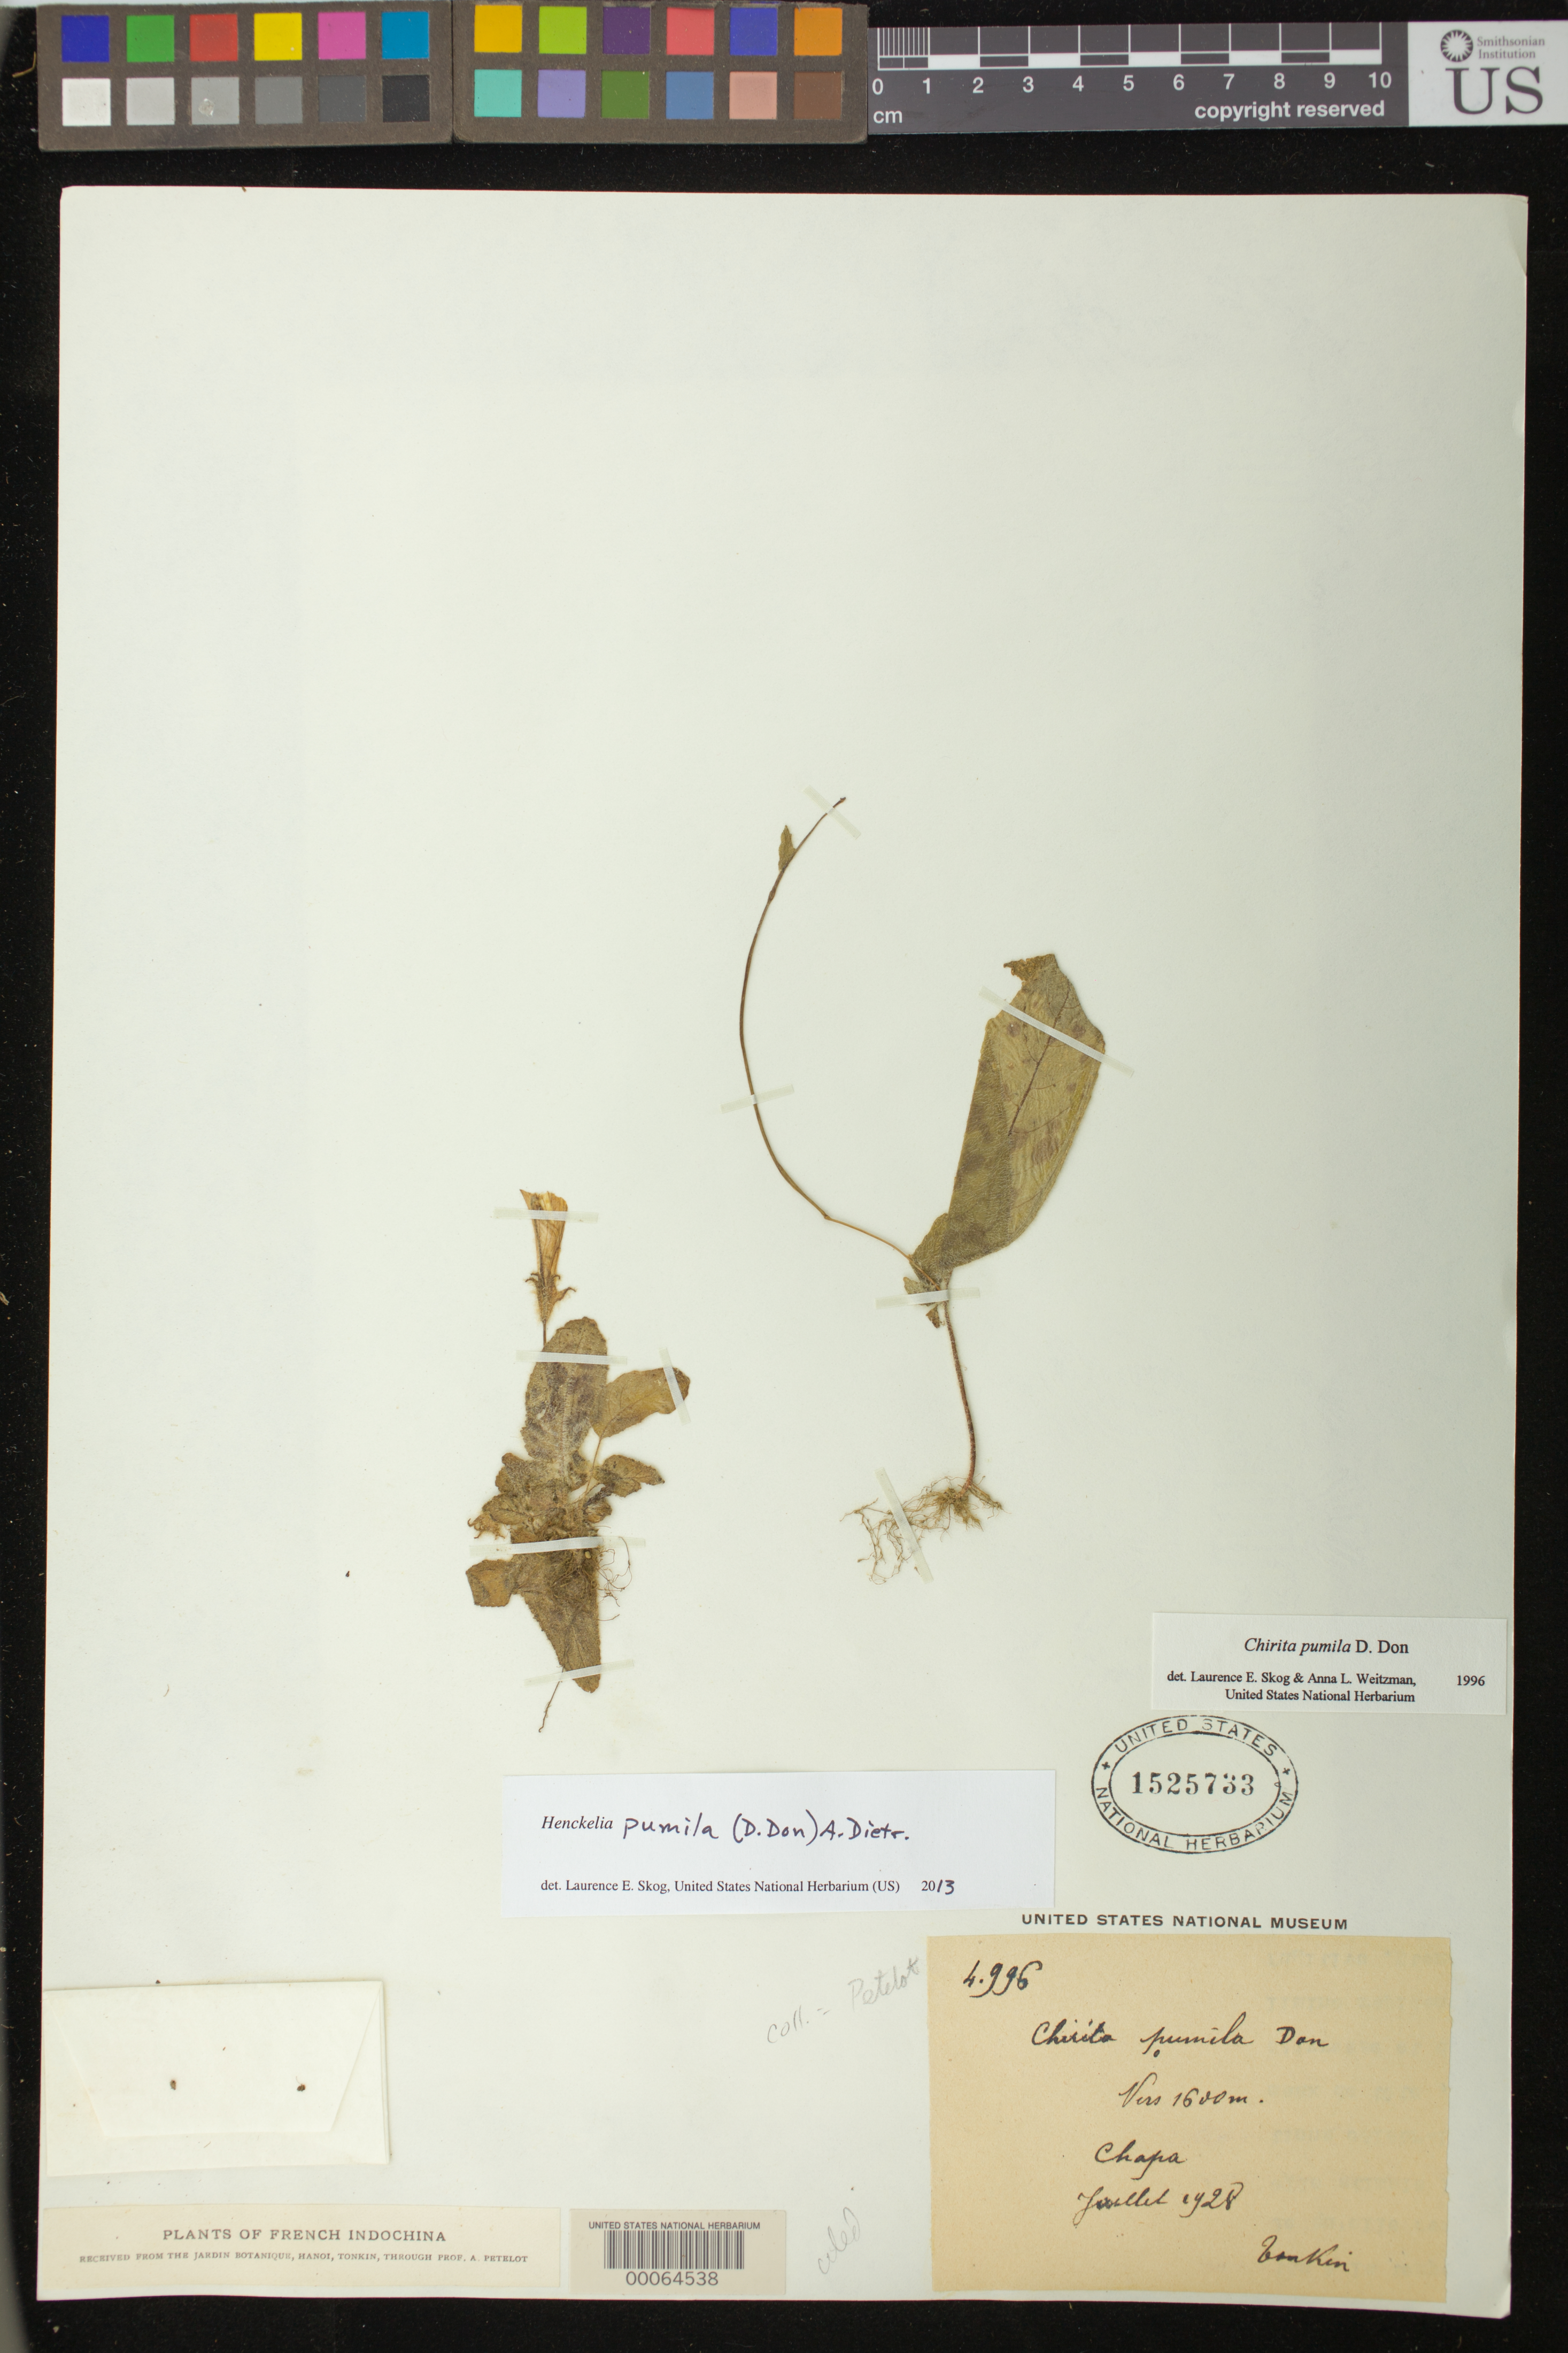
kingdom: Plantae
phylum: Tracheophyta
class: Magnoliopsida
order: Lamiales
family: Gesneriaceae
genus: Henckelia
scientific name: Henckelia pumila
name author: (D. Don) A. Dietr.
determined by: Skog, Laurence E.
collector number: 4996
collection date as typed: Jul 1928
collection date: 1928-07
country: Vietnam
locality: Chapa, tonkin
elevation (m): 1600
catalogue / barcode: US 1525733